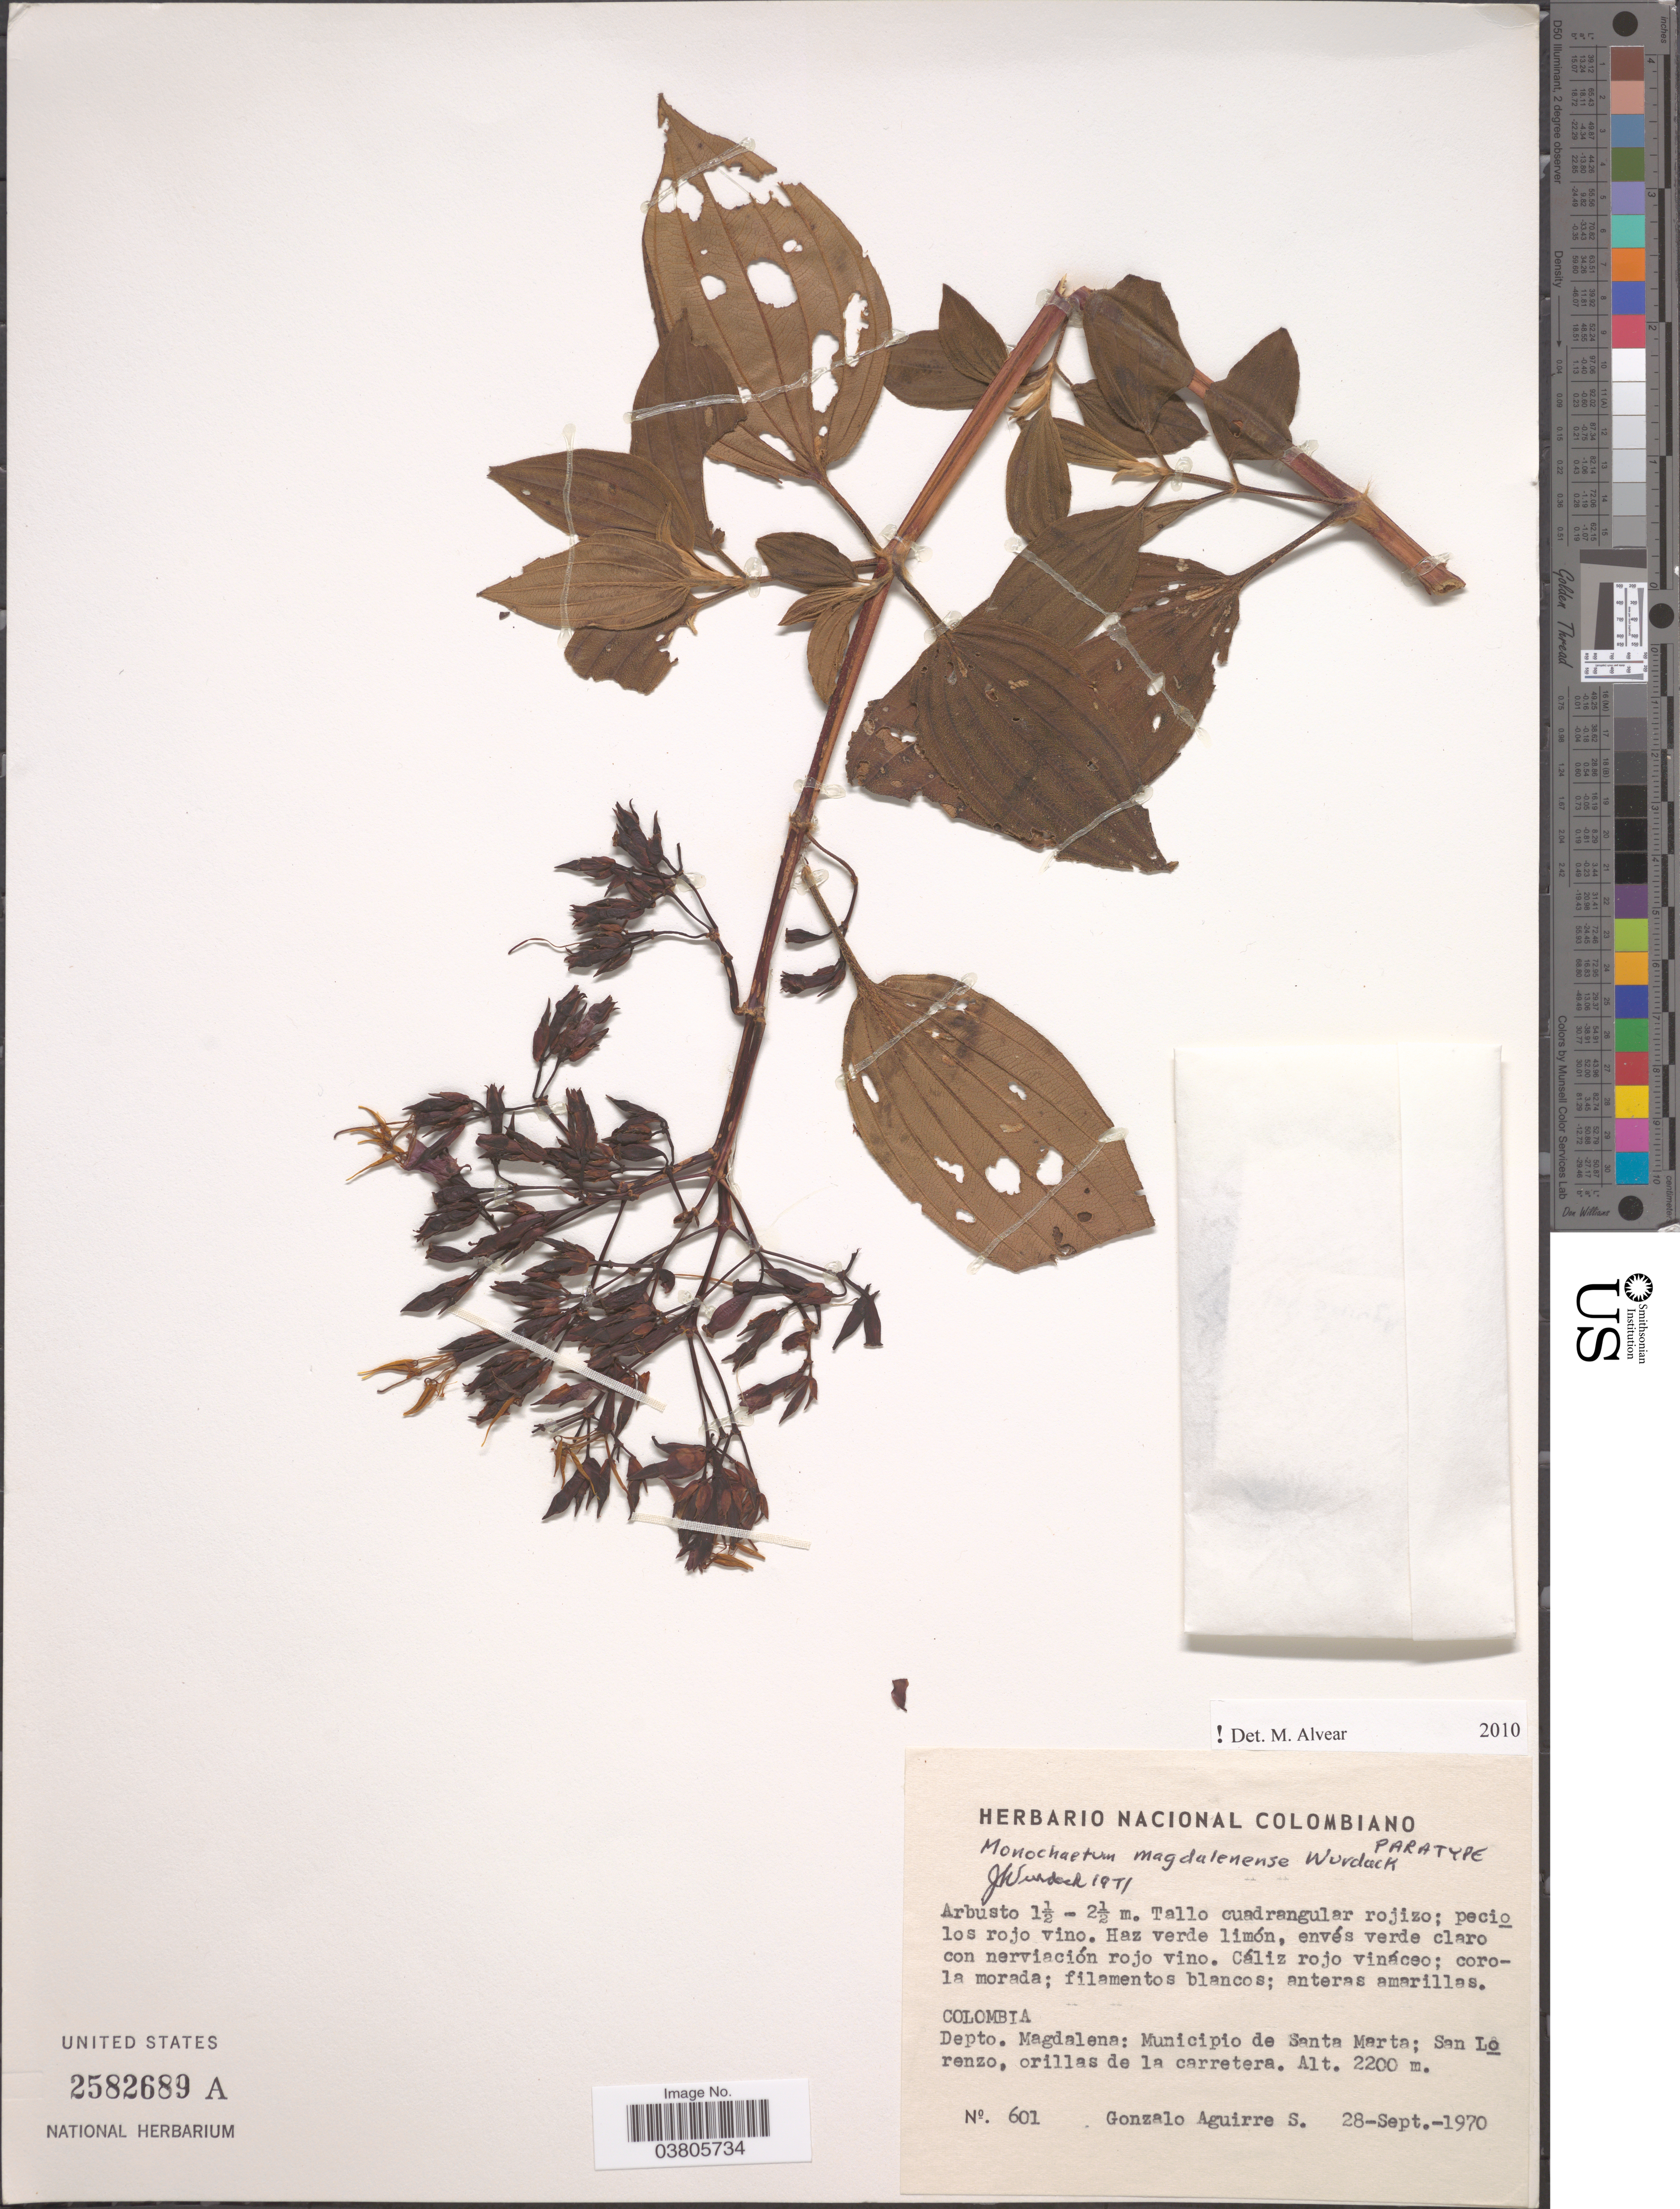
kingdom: Plantae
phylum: Tracheophyta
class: Magnoliopsida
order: Myrtales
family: Melastomataceae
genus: Monochaetum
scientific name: Monochaetum magdalenense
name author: Wurdack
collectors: G. Aguirre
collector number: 601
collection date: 1970-09-28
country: Colombia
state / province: Magdalena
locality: Depto. Magdalena: Municipio de Santa Marta; San Lorenzo.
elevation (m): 2200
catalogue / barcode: US 2582689A